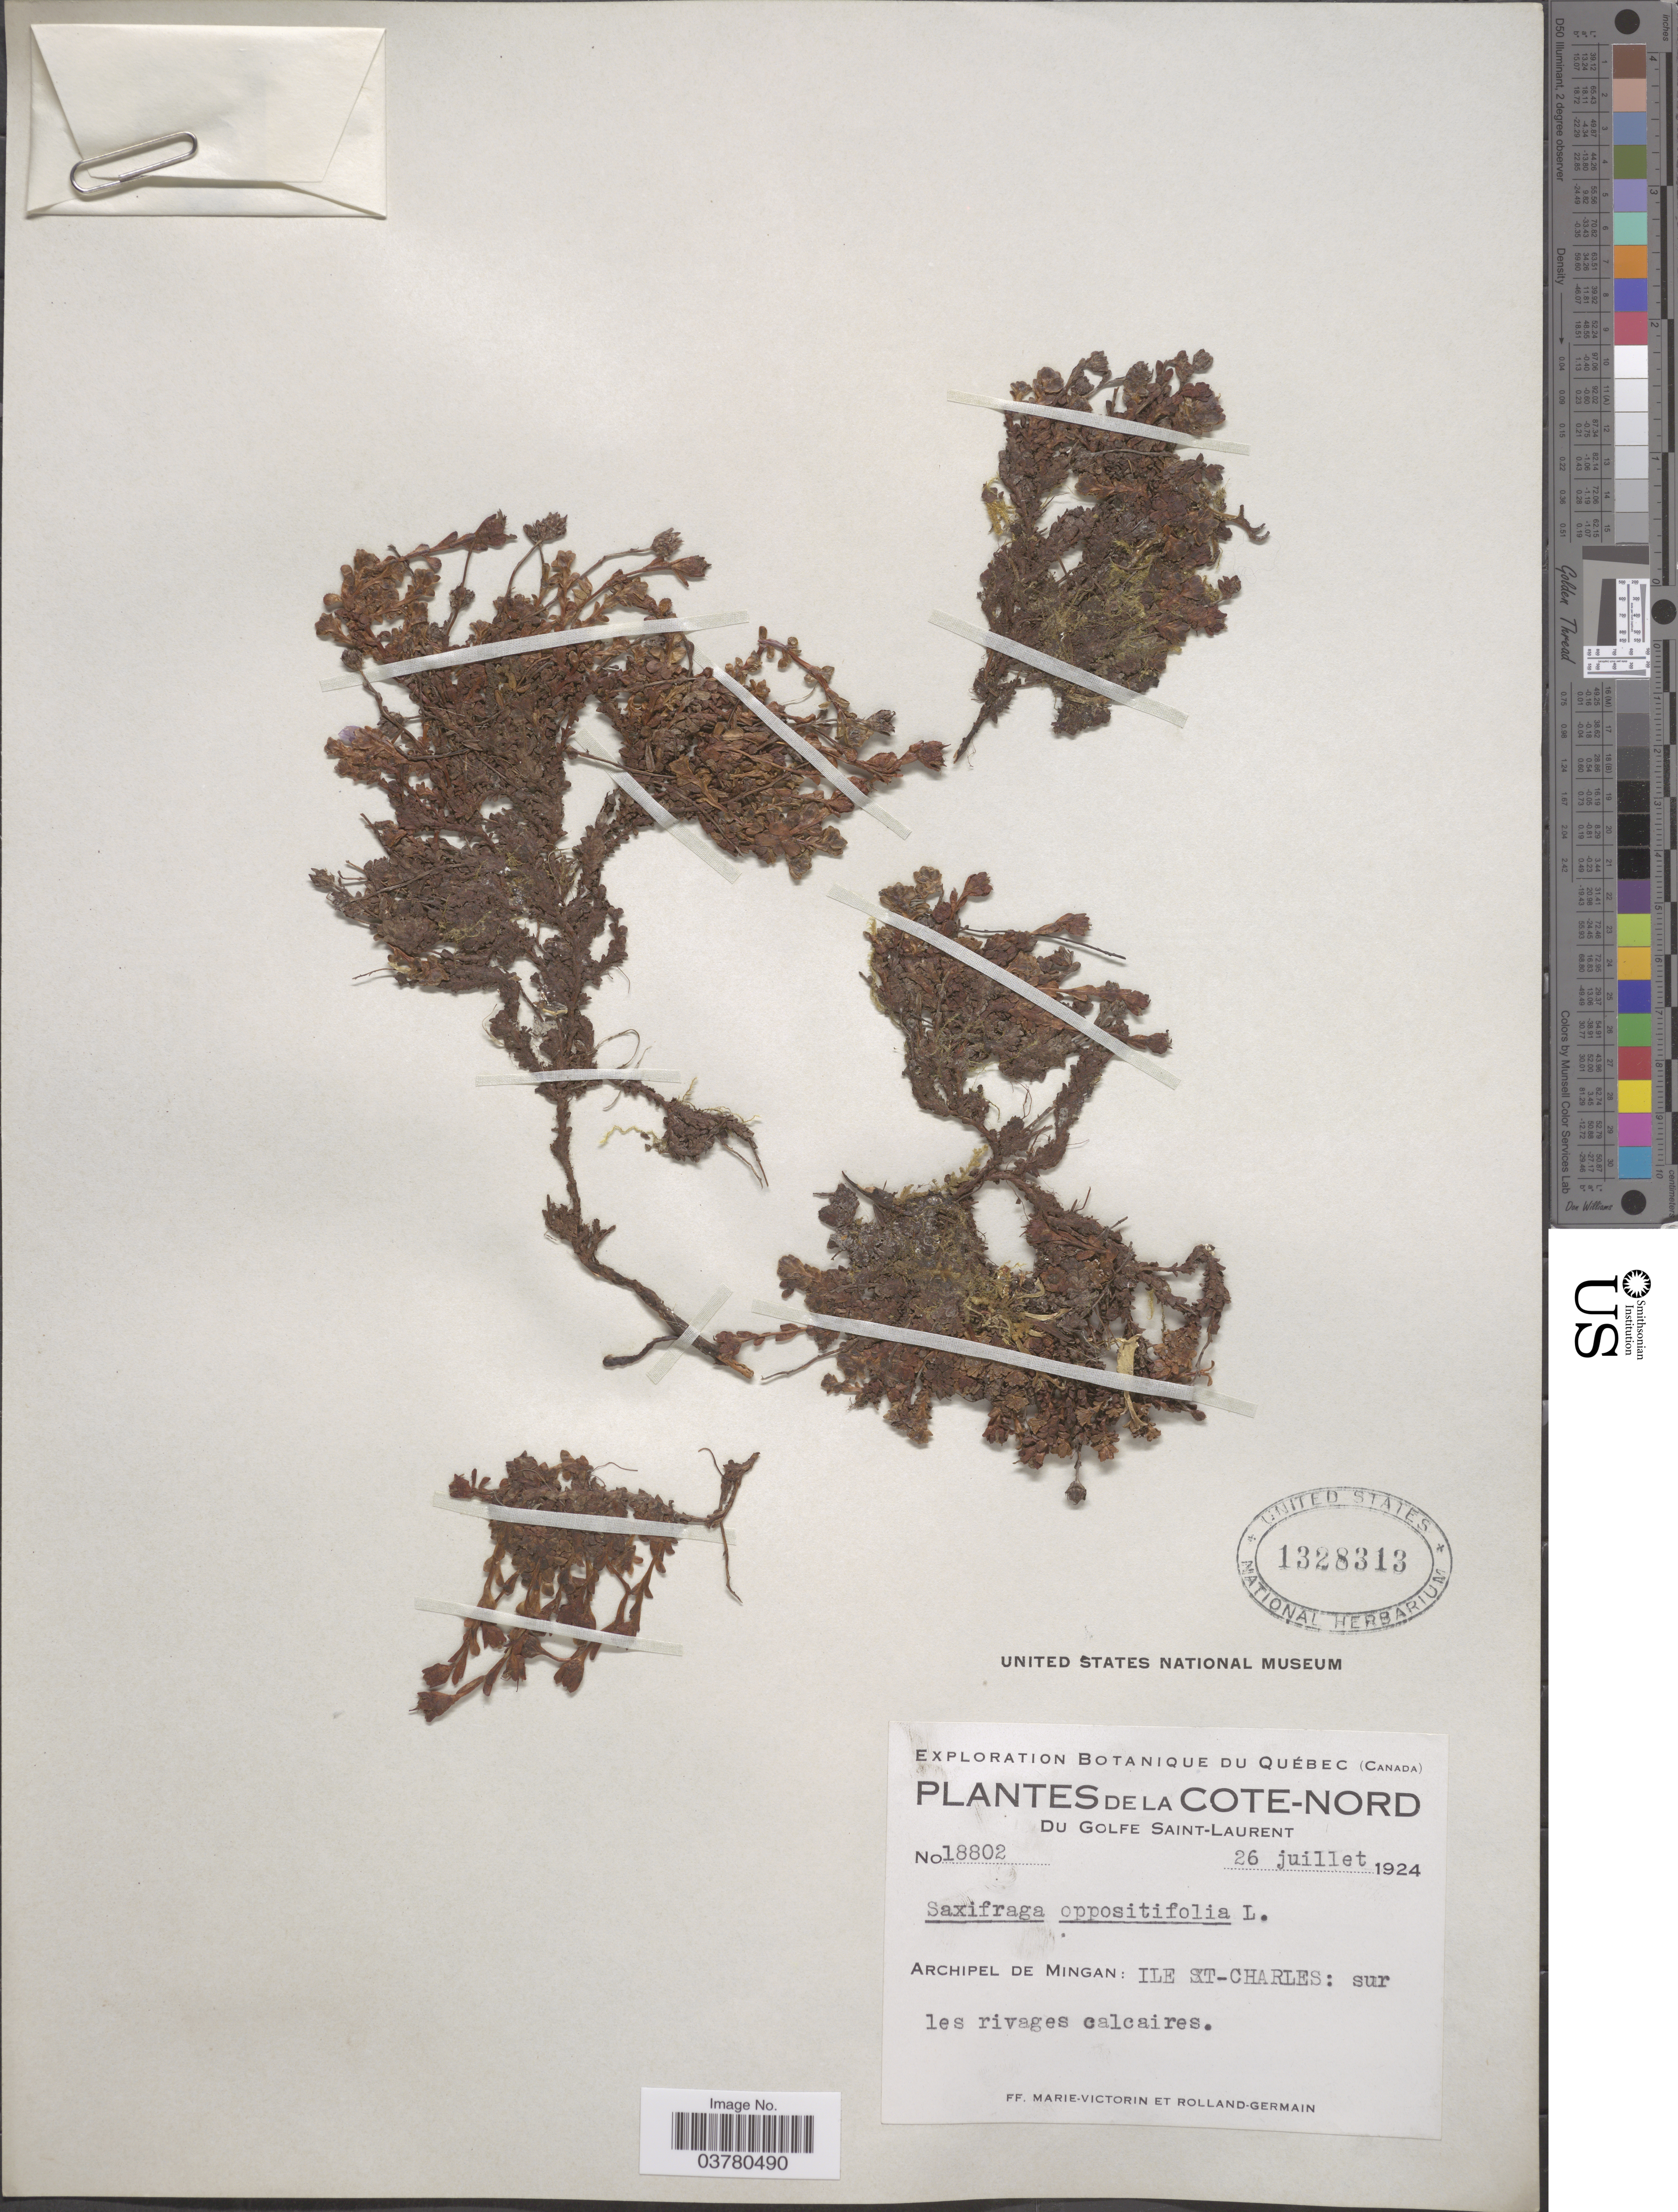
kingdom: Plantae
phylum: Tracheophyta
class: Magnoliopsida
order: Saxifragales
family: Saxifragaceae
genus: Saxifraga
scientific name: Saxifraga oppositifolia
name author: L.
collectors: F. Marie-Victorin & Rolland-Germain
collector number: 18802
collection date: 1924-07-26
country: Canada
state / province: Quebec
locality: Exploration Botanique du Québec (Canada). La Cote-Nord du Golfe Saint-Laurent. Archipel de Mingan: Ile St-Charles.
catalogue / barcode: US 1328313